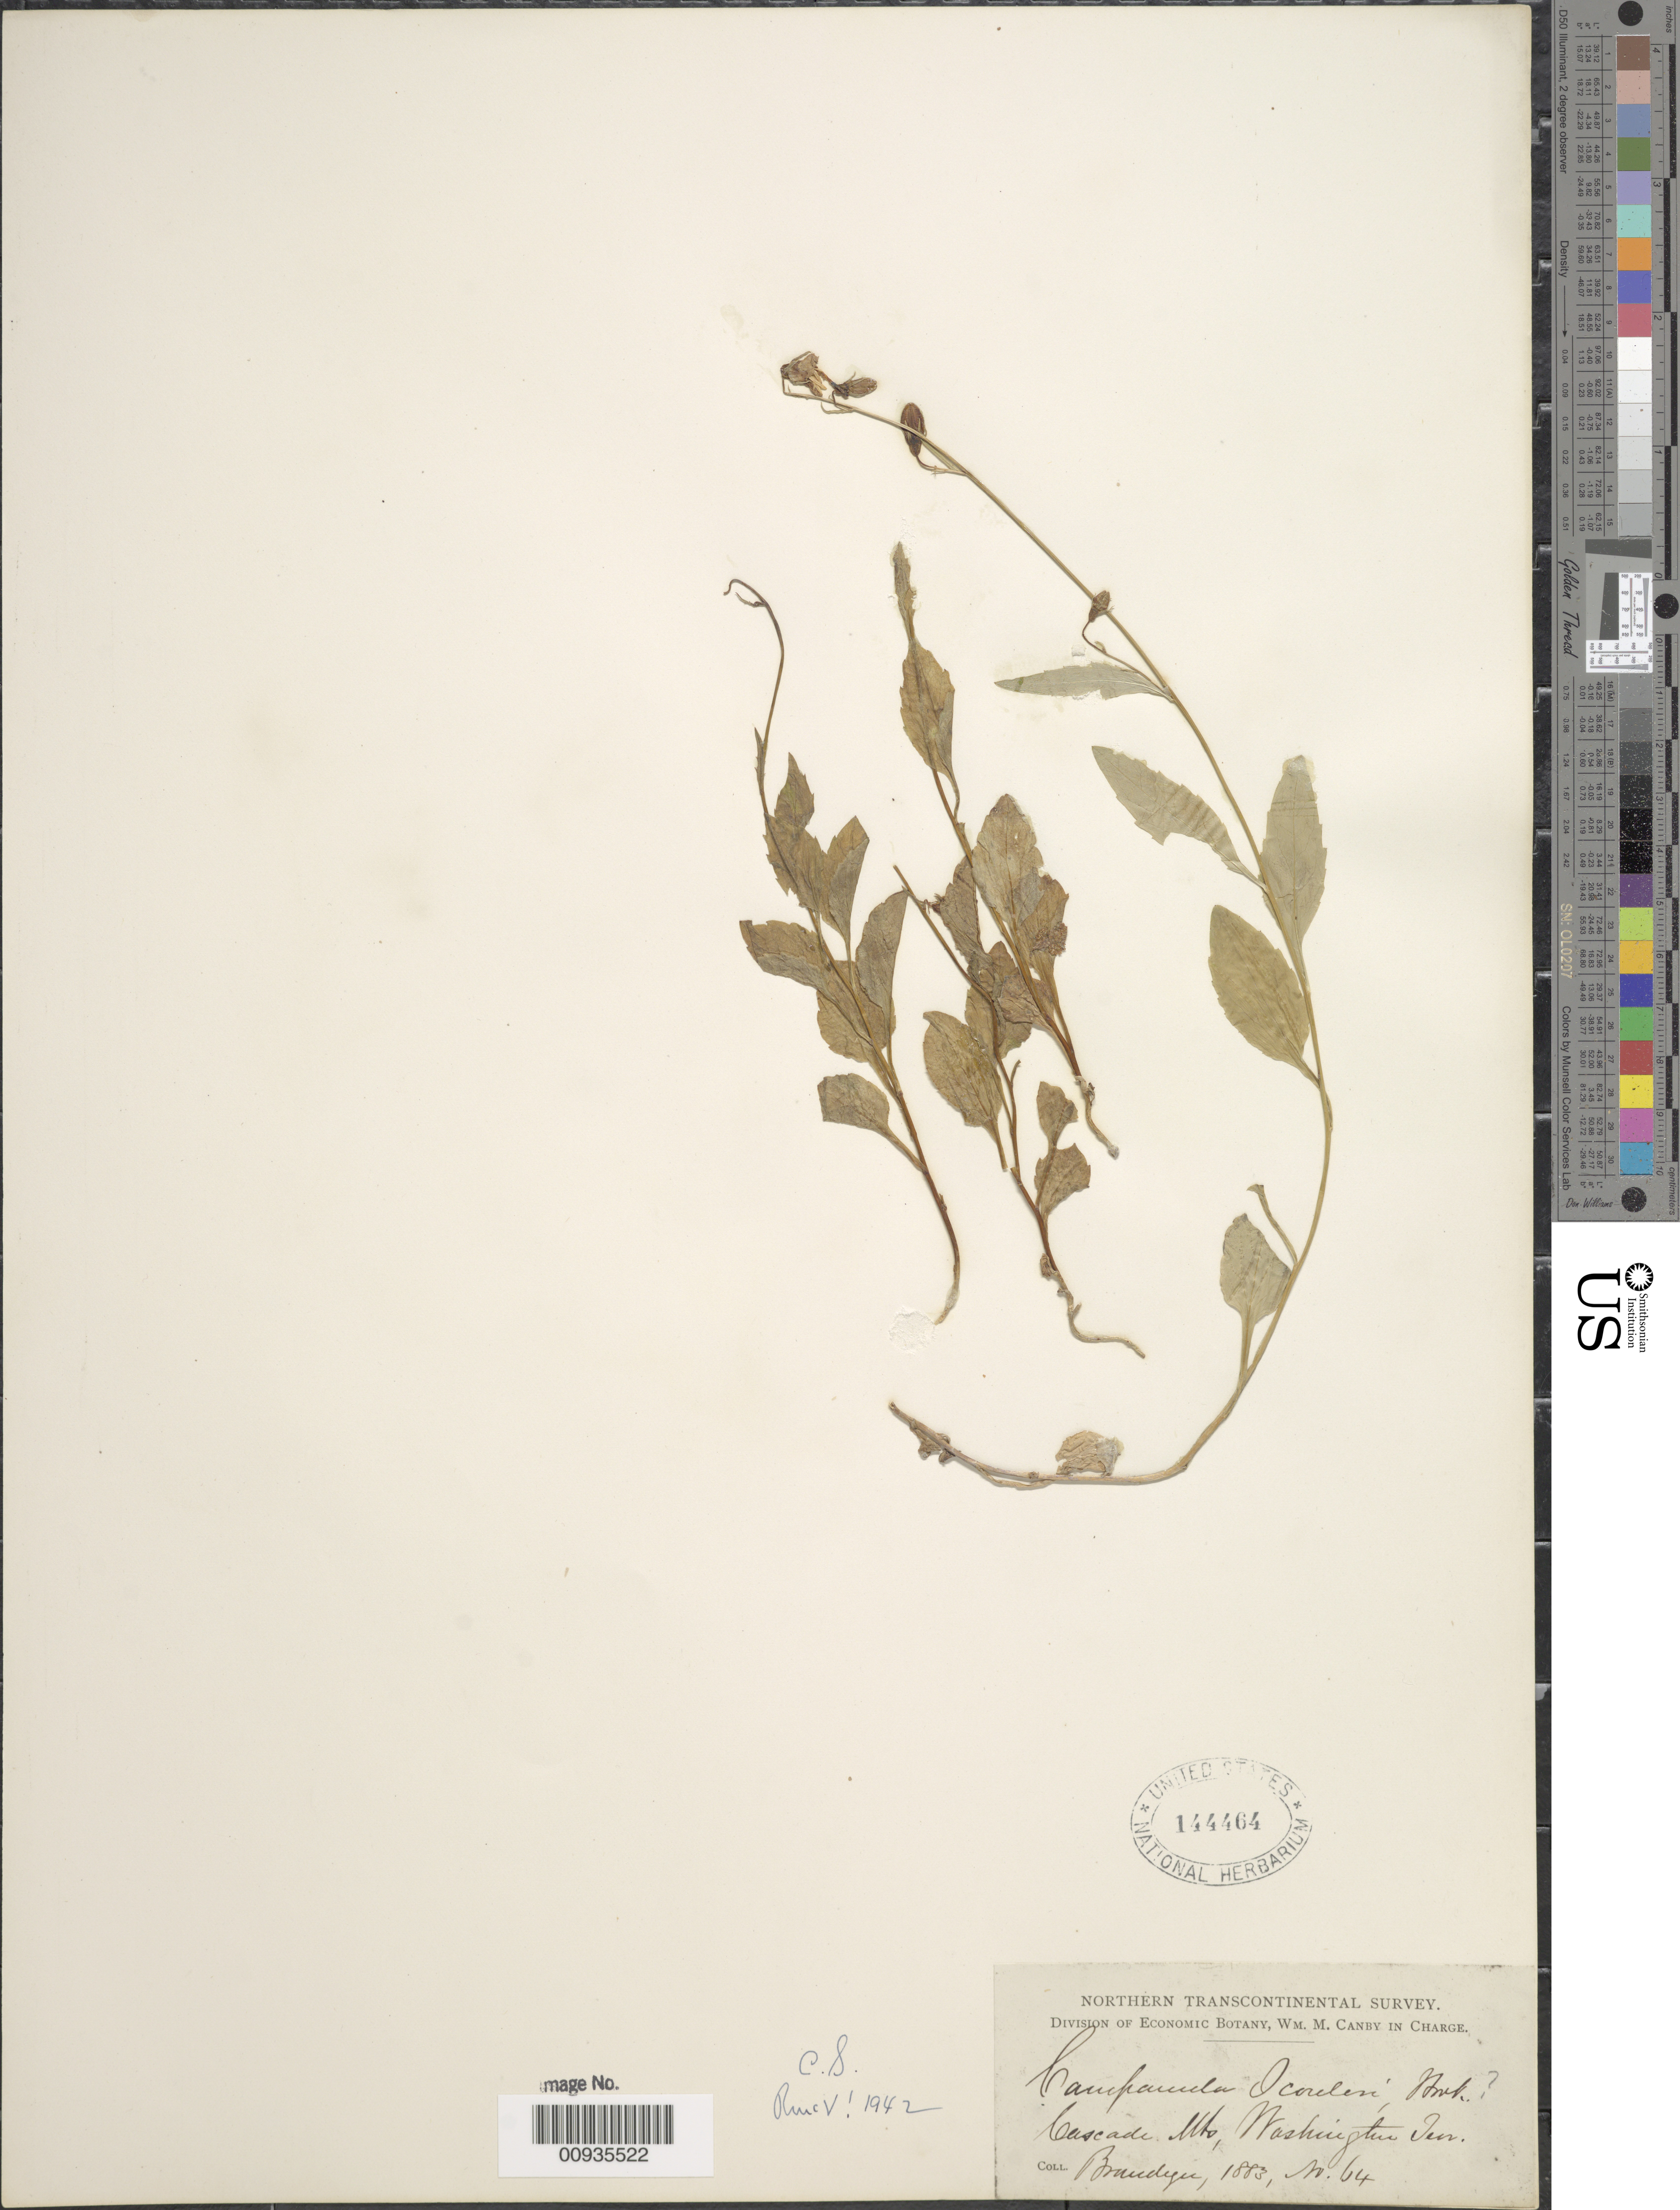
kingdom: Plantae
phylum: Tracheophyta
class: Magnoliopsida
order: Asterales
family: Campanulaceae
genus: Campanula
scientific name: Campanula scouleri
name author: Hook.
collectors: T. S. Brandegee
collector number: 64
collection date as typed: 1883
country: United States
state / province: Washington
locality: Cascade Mountains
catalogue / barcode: US 144464